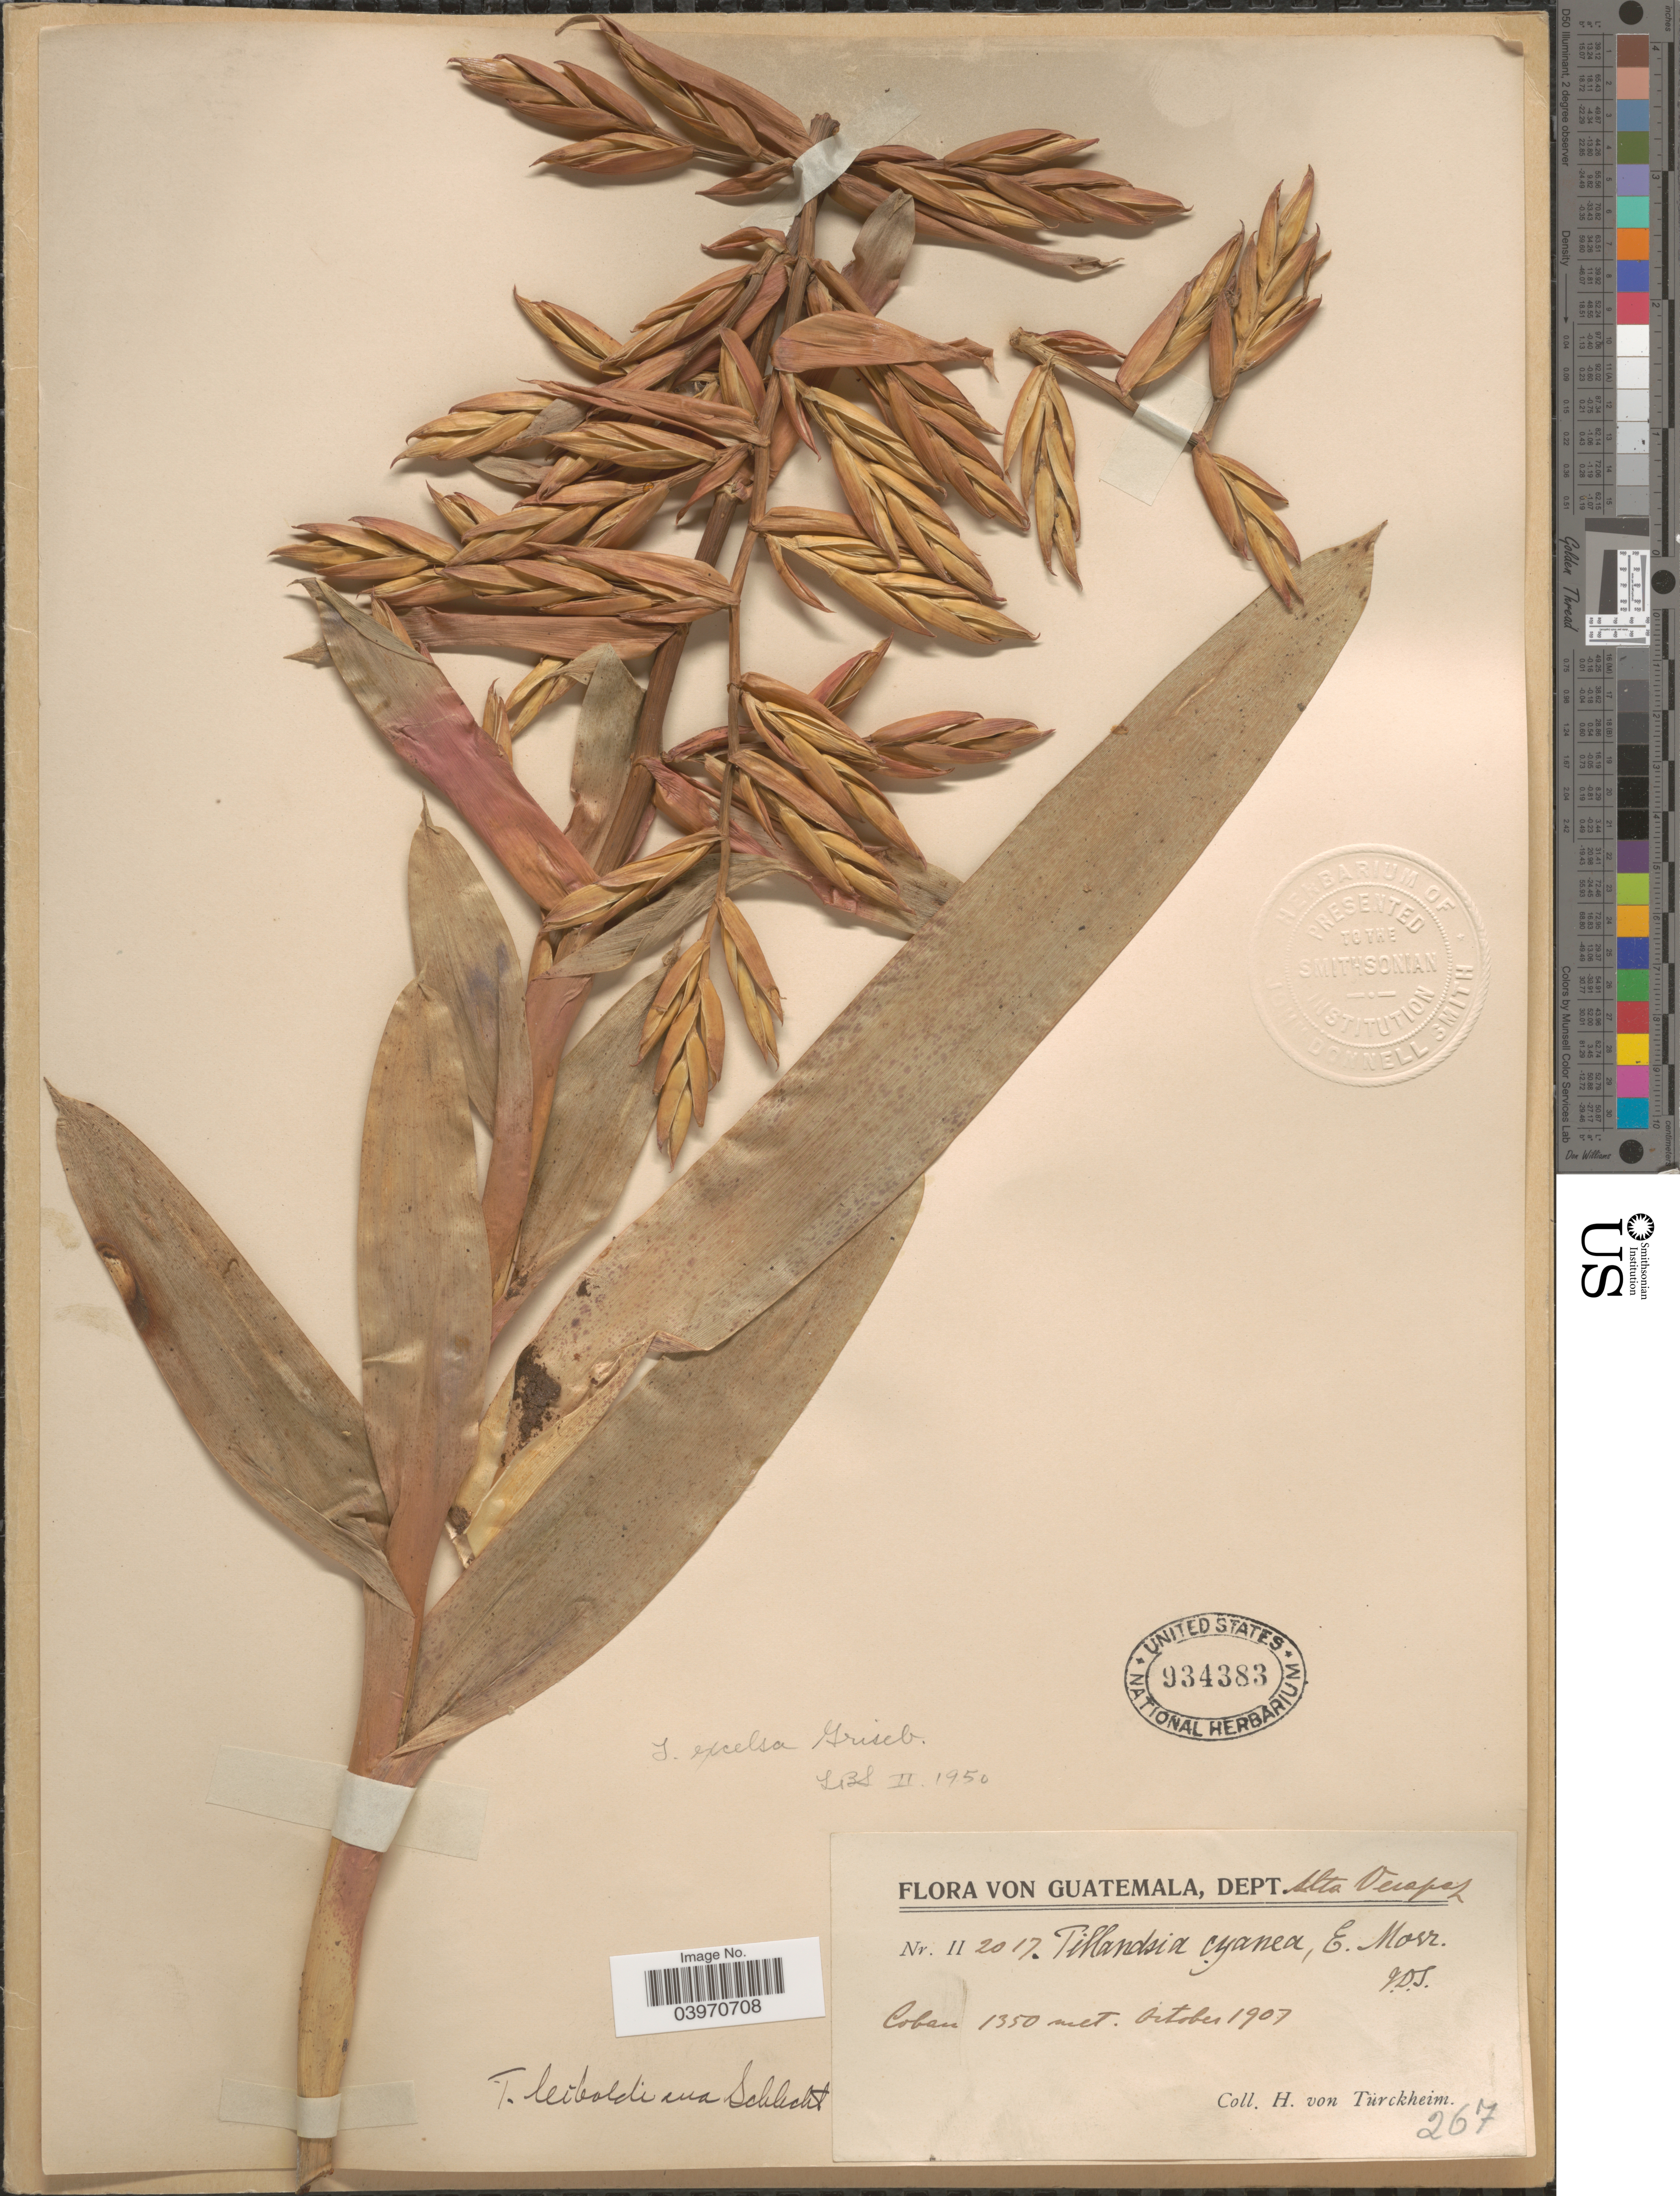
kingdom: Plantae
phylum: Tracheophyta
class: Liliopsida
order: Poales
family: Bromeliaceae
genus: Tillandsia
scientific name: Tillandsia excelsa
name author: Griseb.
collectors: H. von Türckheim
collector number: II2017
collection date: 1907-10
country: Guatemala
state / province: Alta Verapaz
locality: Dept. Alta Verapaz. Coban.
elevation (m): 1350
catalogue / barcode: US 934383